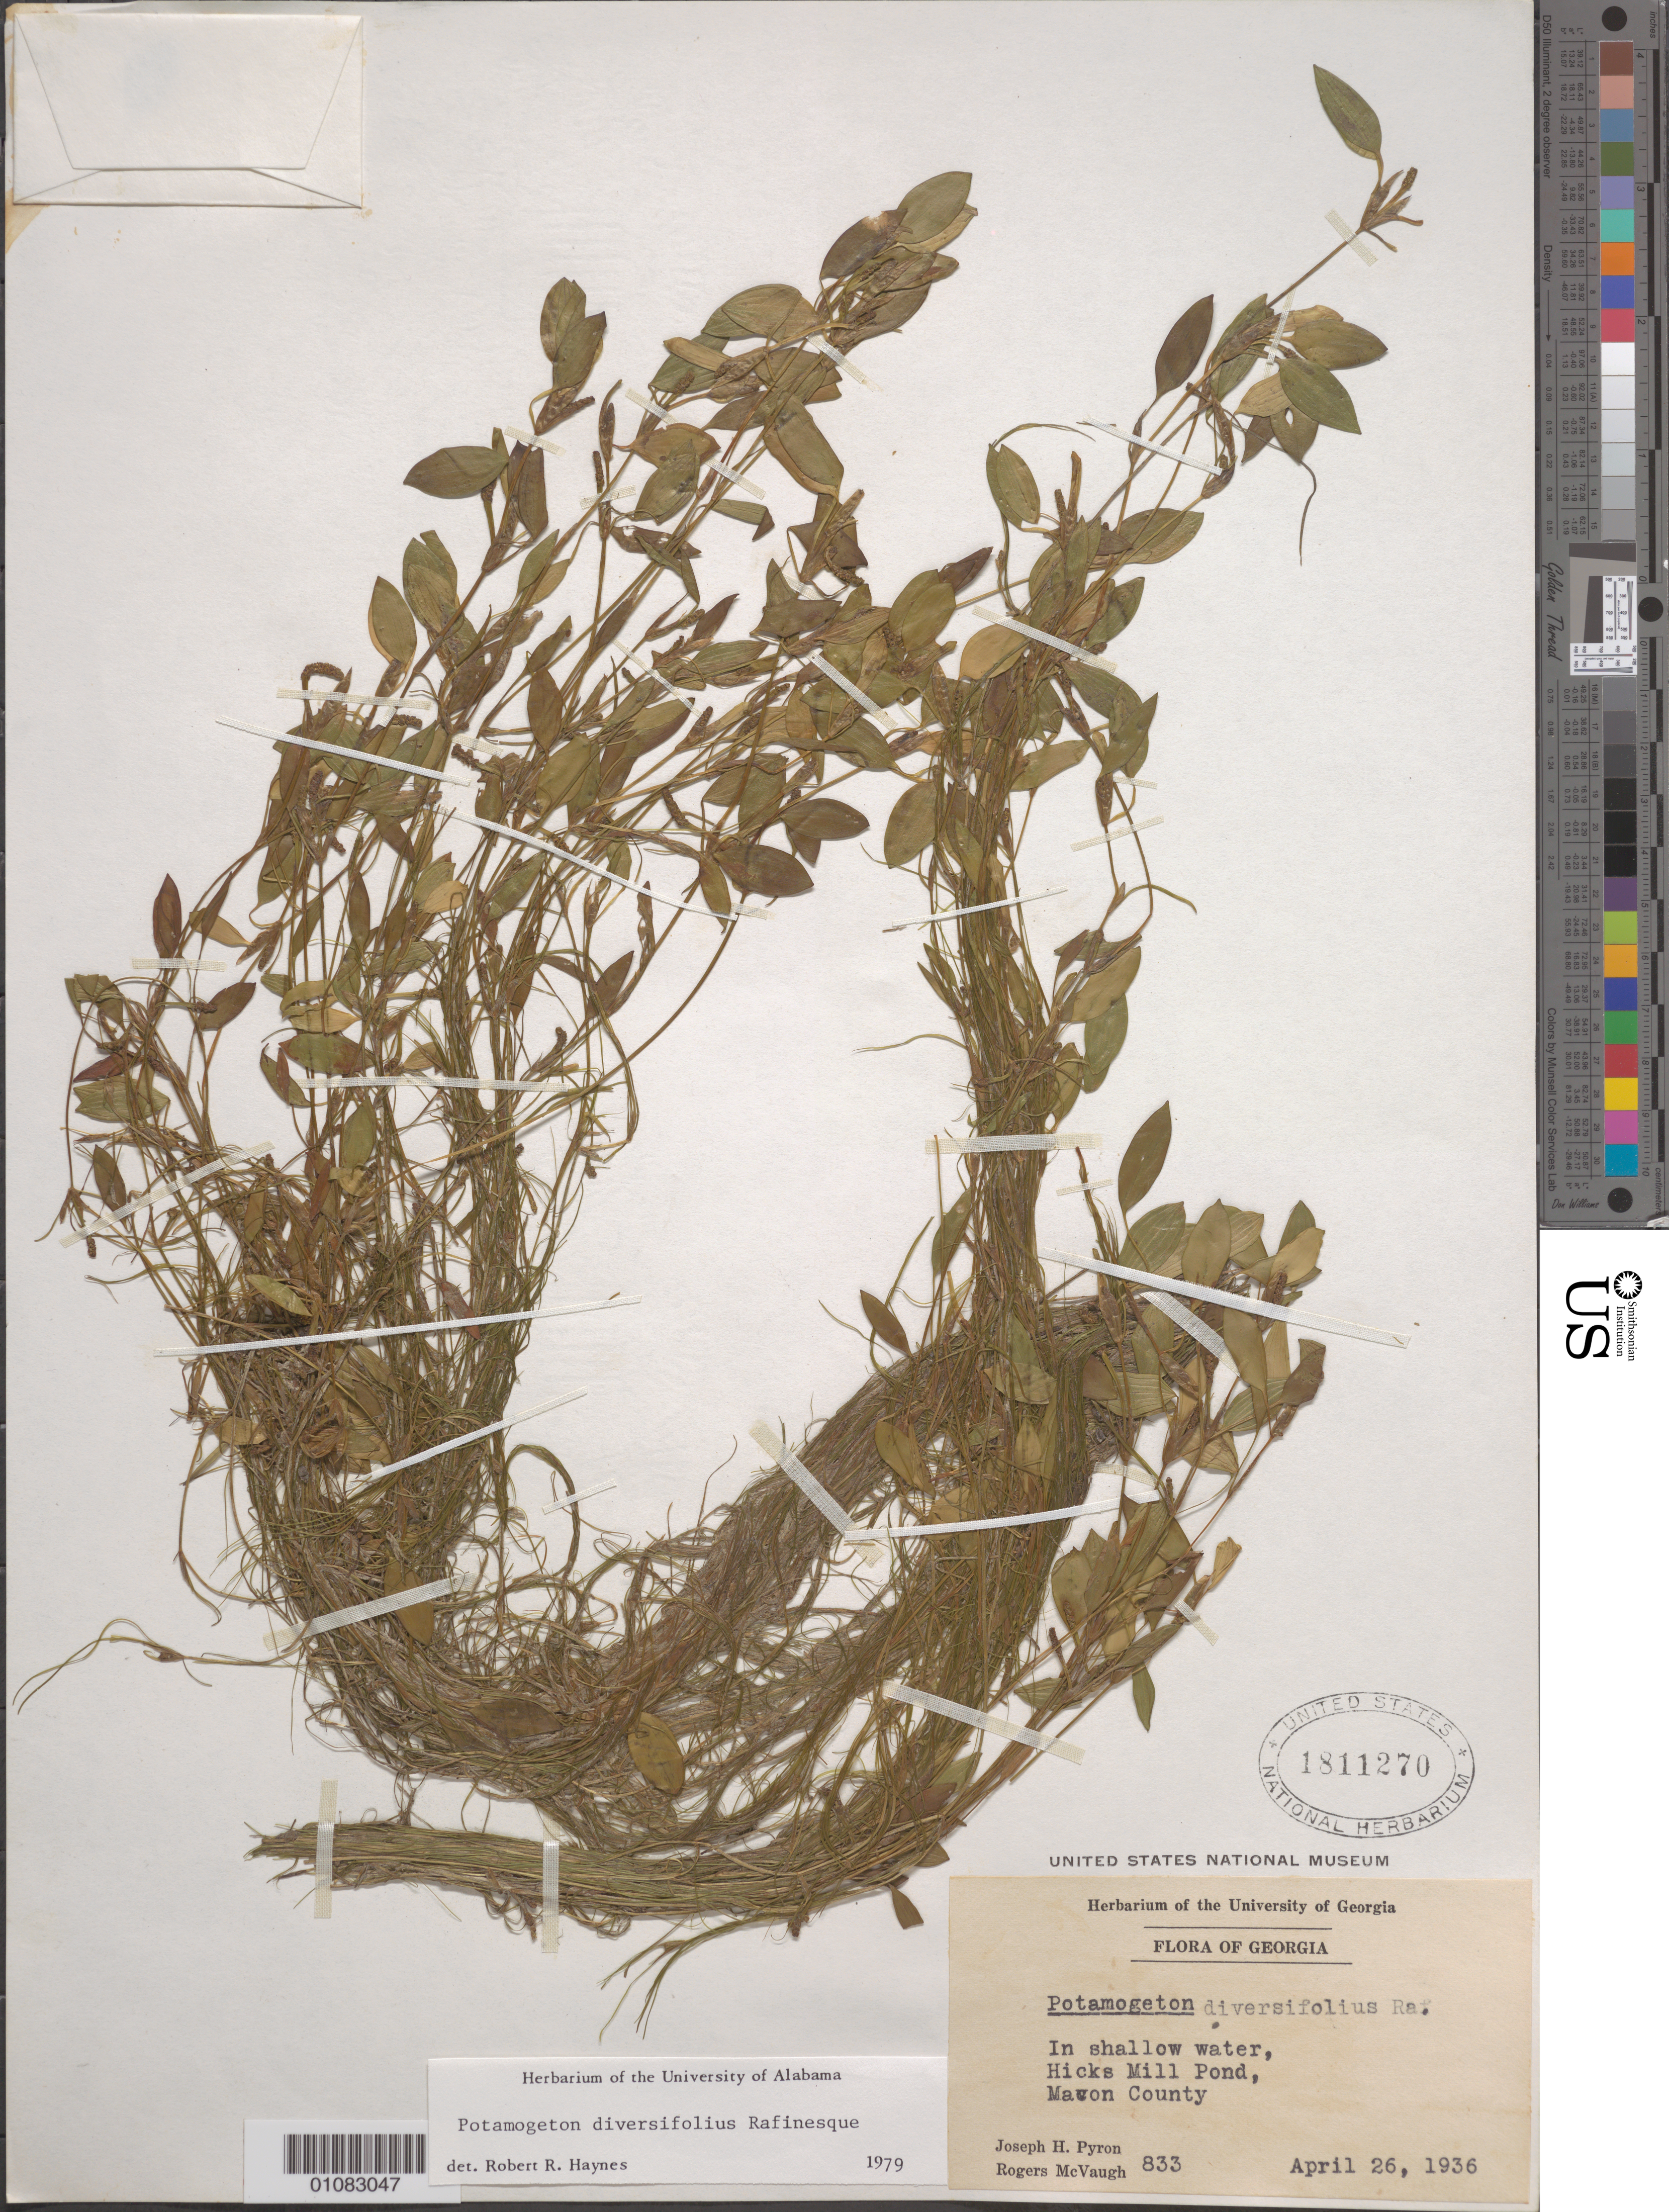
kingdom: Plantae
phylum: Tracheophyta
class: Liliopsida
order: Alismatales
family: Potamogetonaceae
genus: Potamogeton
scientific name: Potamogeton diversifolius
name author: Raf.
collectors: J. H. Pyron & R. McVaugh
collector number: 833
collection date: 1936-04-26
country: United States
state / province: Georgia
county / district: Macon County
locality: Hicks Mill Pond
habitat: In shallow water.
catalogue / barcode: US 1811270